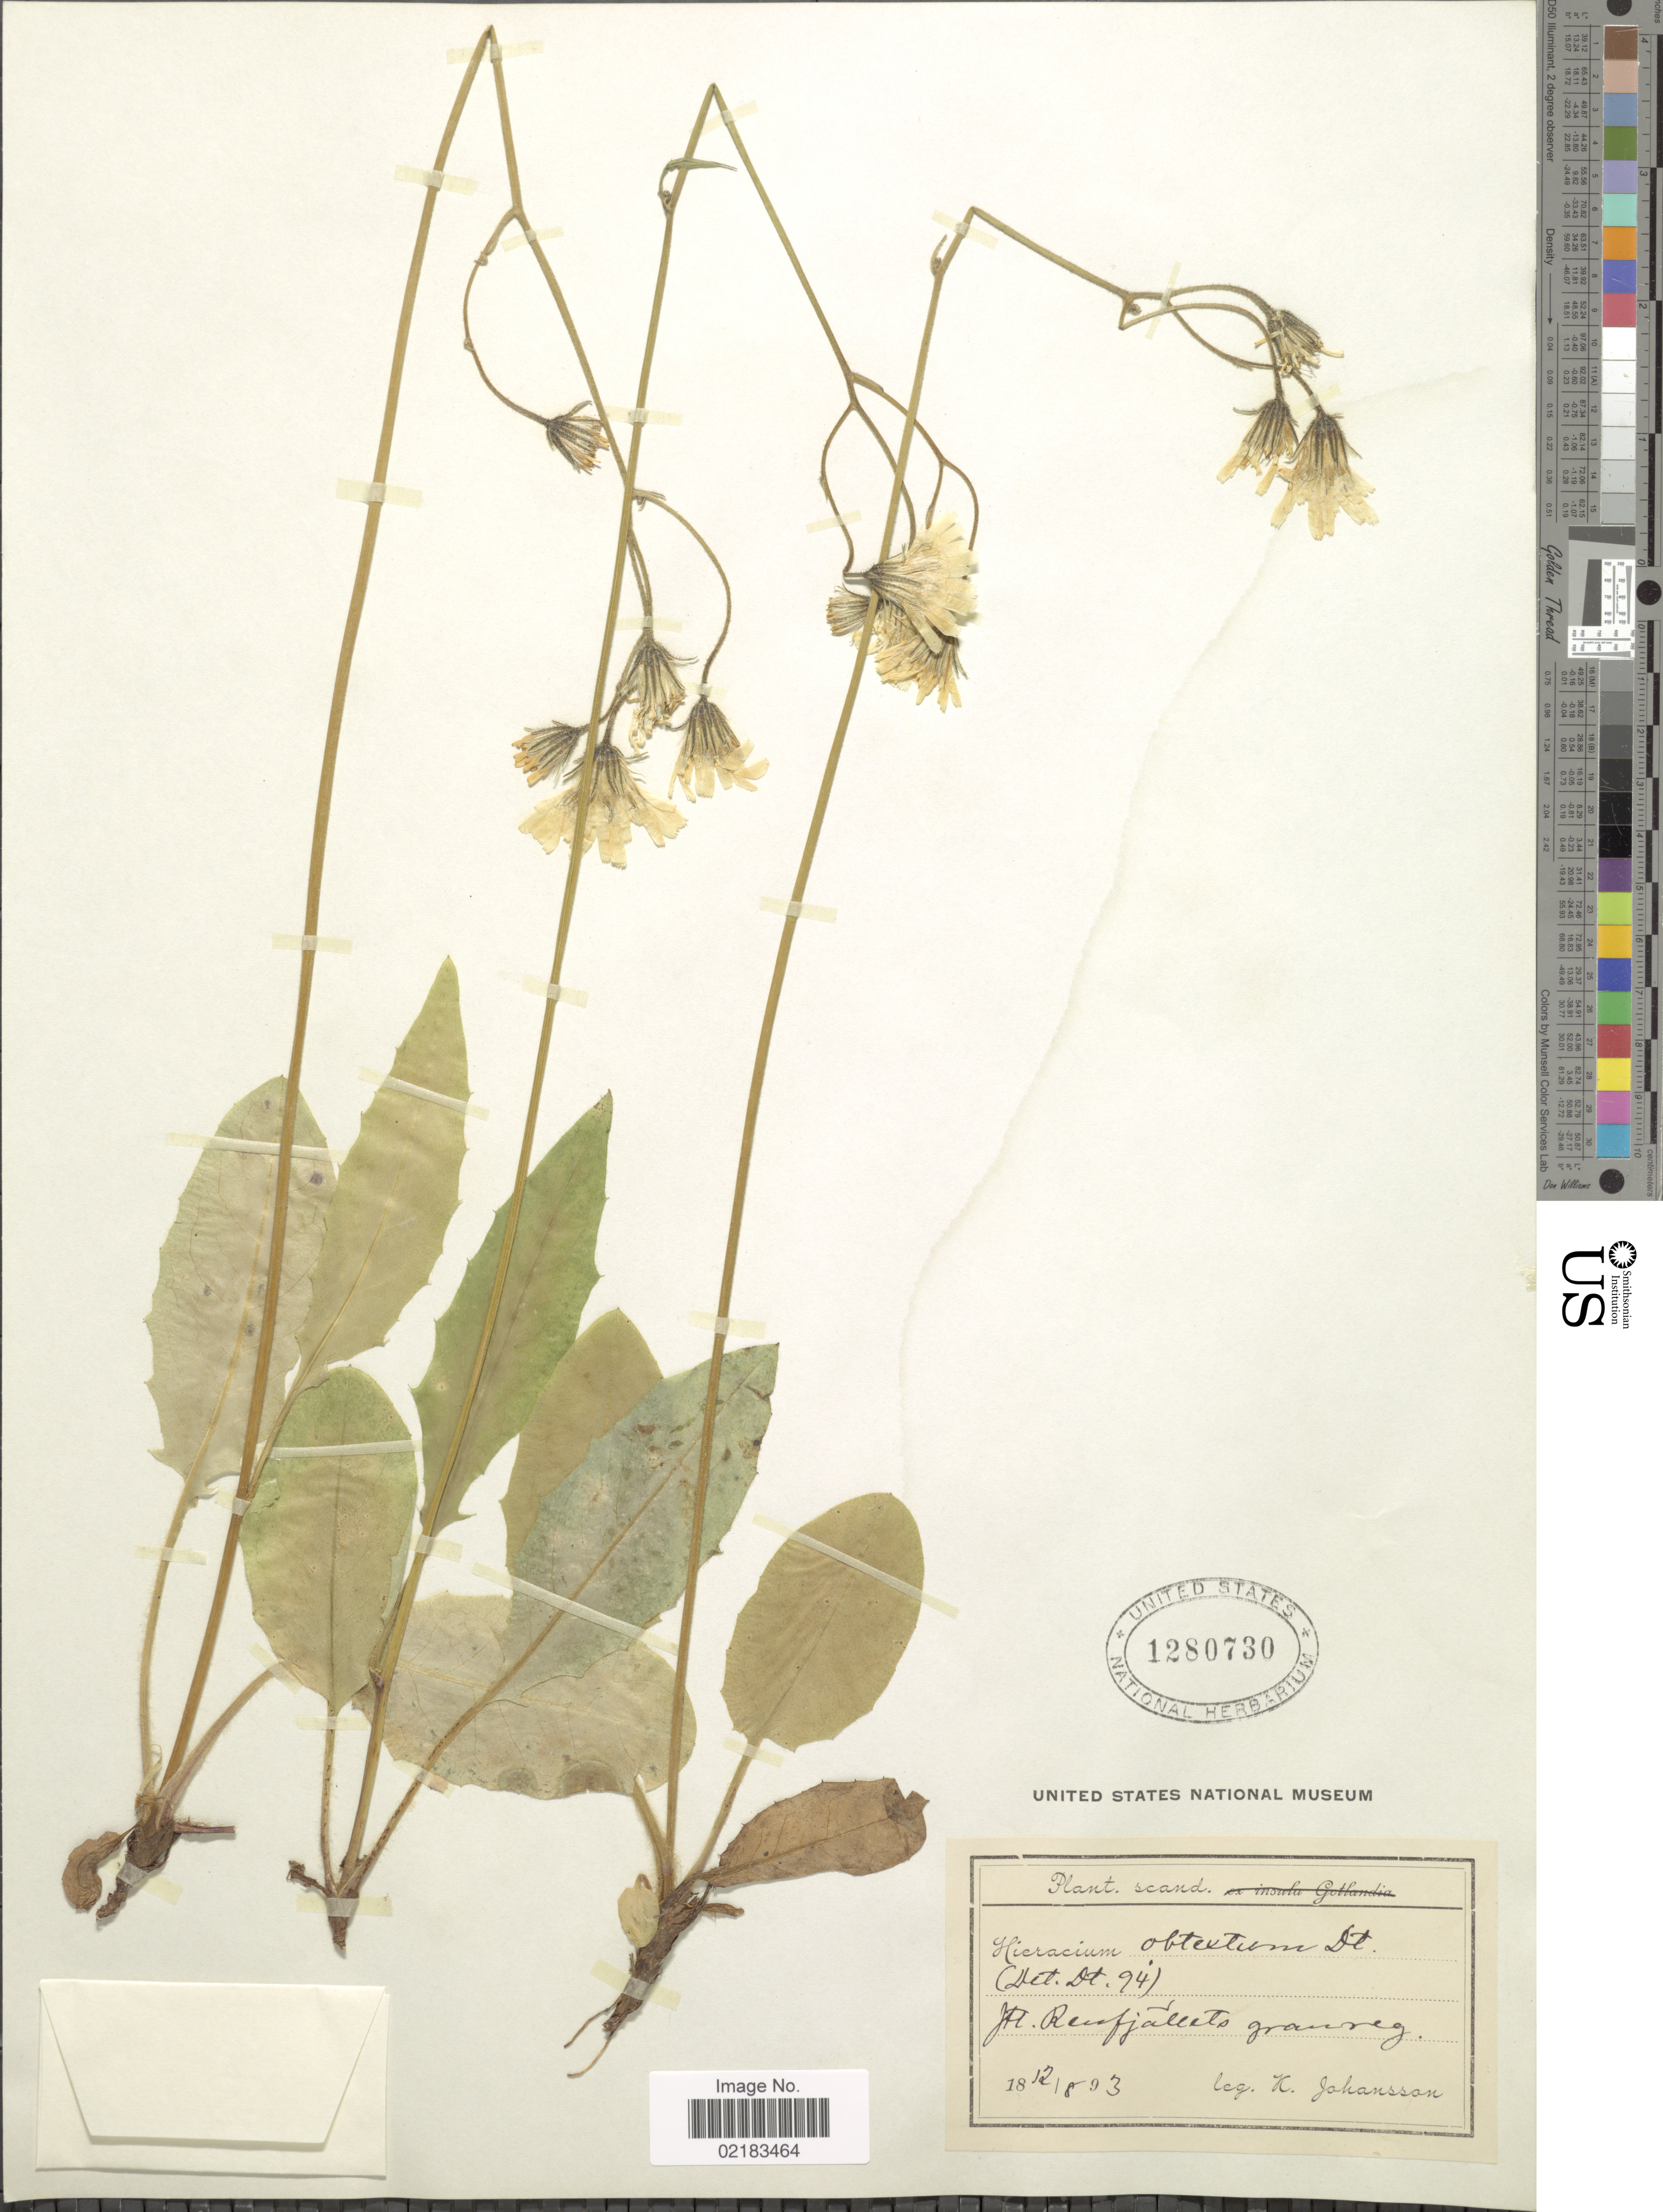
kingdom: Plantae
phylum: Tracheophyta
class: Magnoliopsida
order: Asterales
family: Asteraceae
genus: Hieracium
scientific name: Hieracium obtextum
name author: Dahlst. ex Johanss.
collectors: K. Johansson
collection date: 1893-08-12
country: Norway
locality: Scand. Jtl. Renfjället.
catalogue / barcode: US 1280730